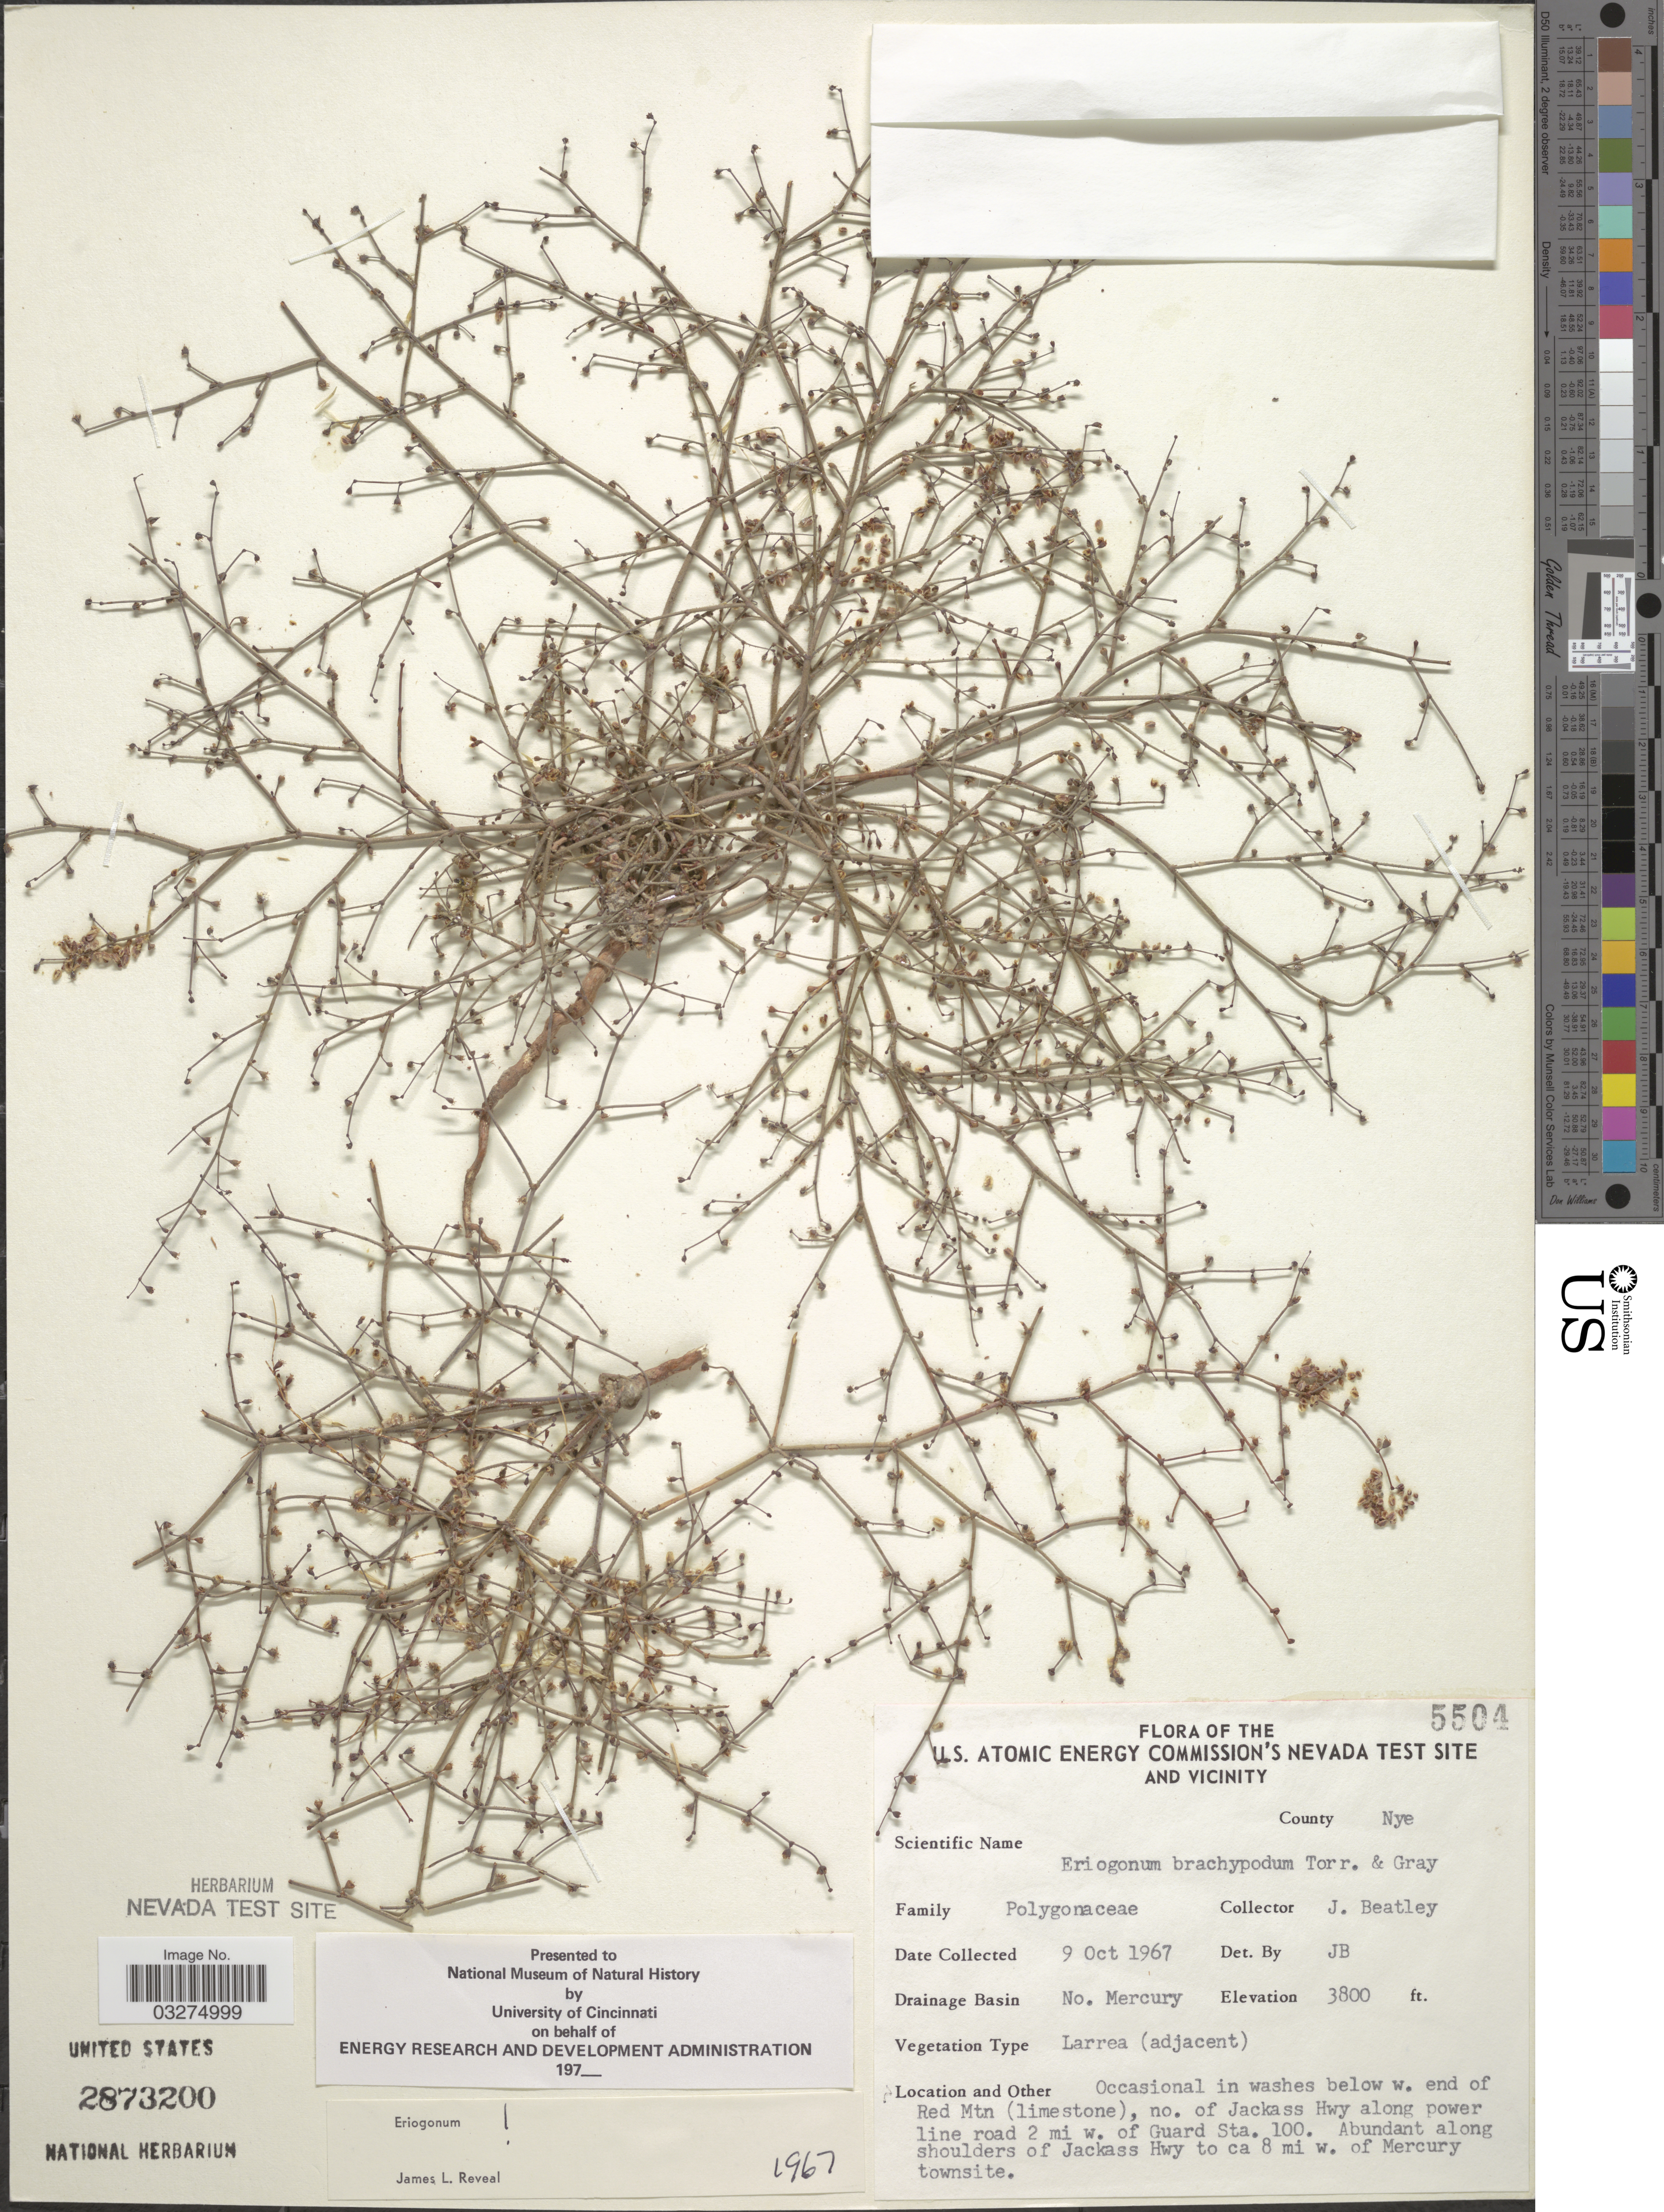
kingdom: Plantae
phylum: Tracheophyta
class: Magnoliopsida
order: Caryophyllales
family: Polygonaceae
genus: Eriogonum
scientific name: Eriogonum brachypodum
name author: Torr. & A. Gray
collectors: J. C. Beatley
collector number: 5504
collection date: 1967-10-09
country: United States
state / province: Nevada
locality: U. S. Atomic Energy Commission's Nevada Test Site and Vicinity. County Nye. Drainage Basin No. Mercury. Washes below w. end of Red Mtn (limestone), no. of Jackass Hwy along power line road 2 mi w. of Guard Sta. 100. Along shoulders of Jackass Hwy to ca 8 mi w. of Mercury townsite.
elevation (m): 1158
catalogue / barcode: US 2873200